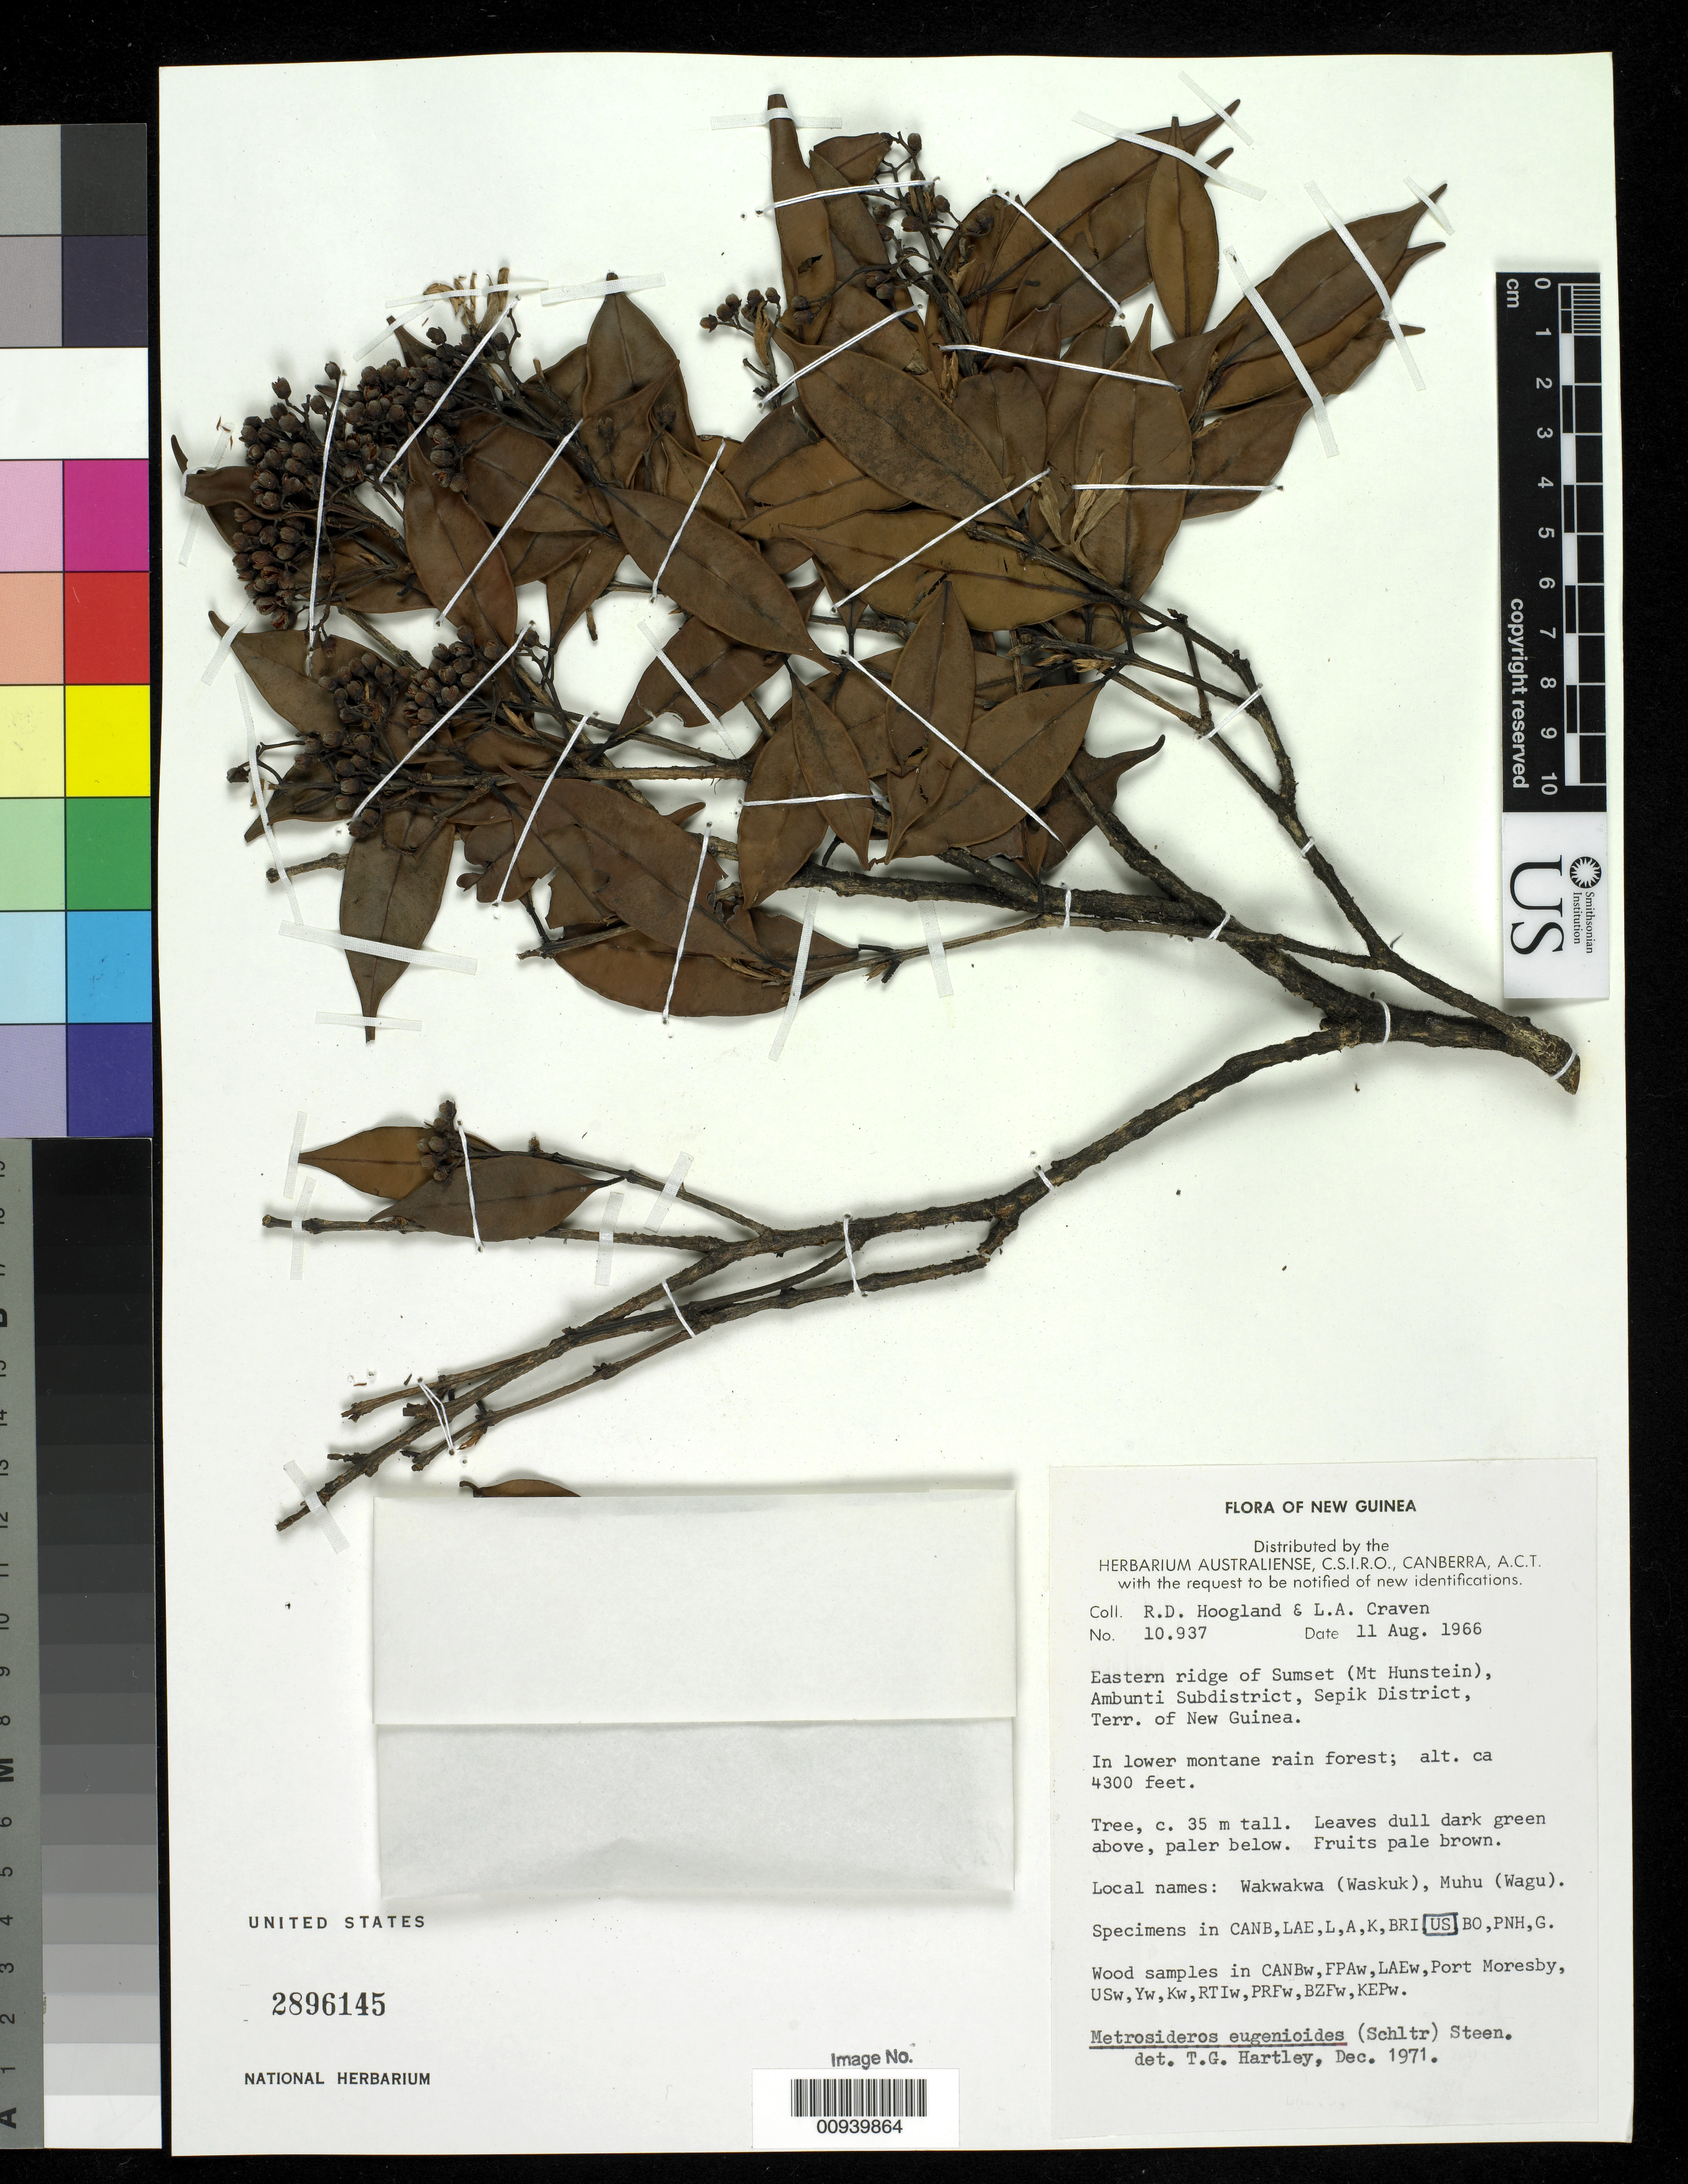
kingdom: Plantae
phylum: Tracheophyta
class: Magnoliopsida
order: Myrtales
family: Myrtaceae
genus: Kania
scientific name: Kania eugenioides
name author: Schltr.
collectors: R. D. Hoogland & L. A. Craven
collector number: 10937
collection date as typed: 11 Aug 1966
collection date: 1966-08-11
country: Papua New Guinea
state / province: East Sepik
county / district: Ambunti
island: New Guinea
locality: Eastern ridge of Sumset (Mt. Hunstein)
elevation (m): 4300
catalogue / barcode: US 2896145